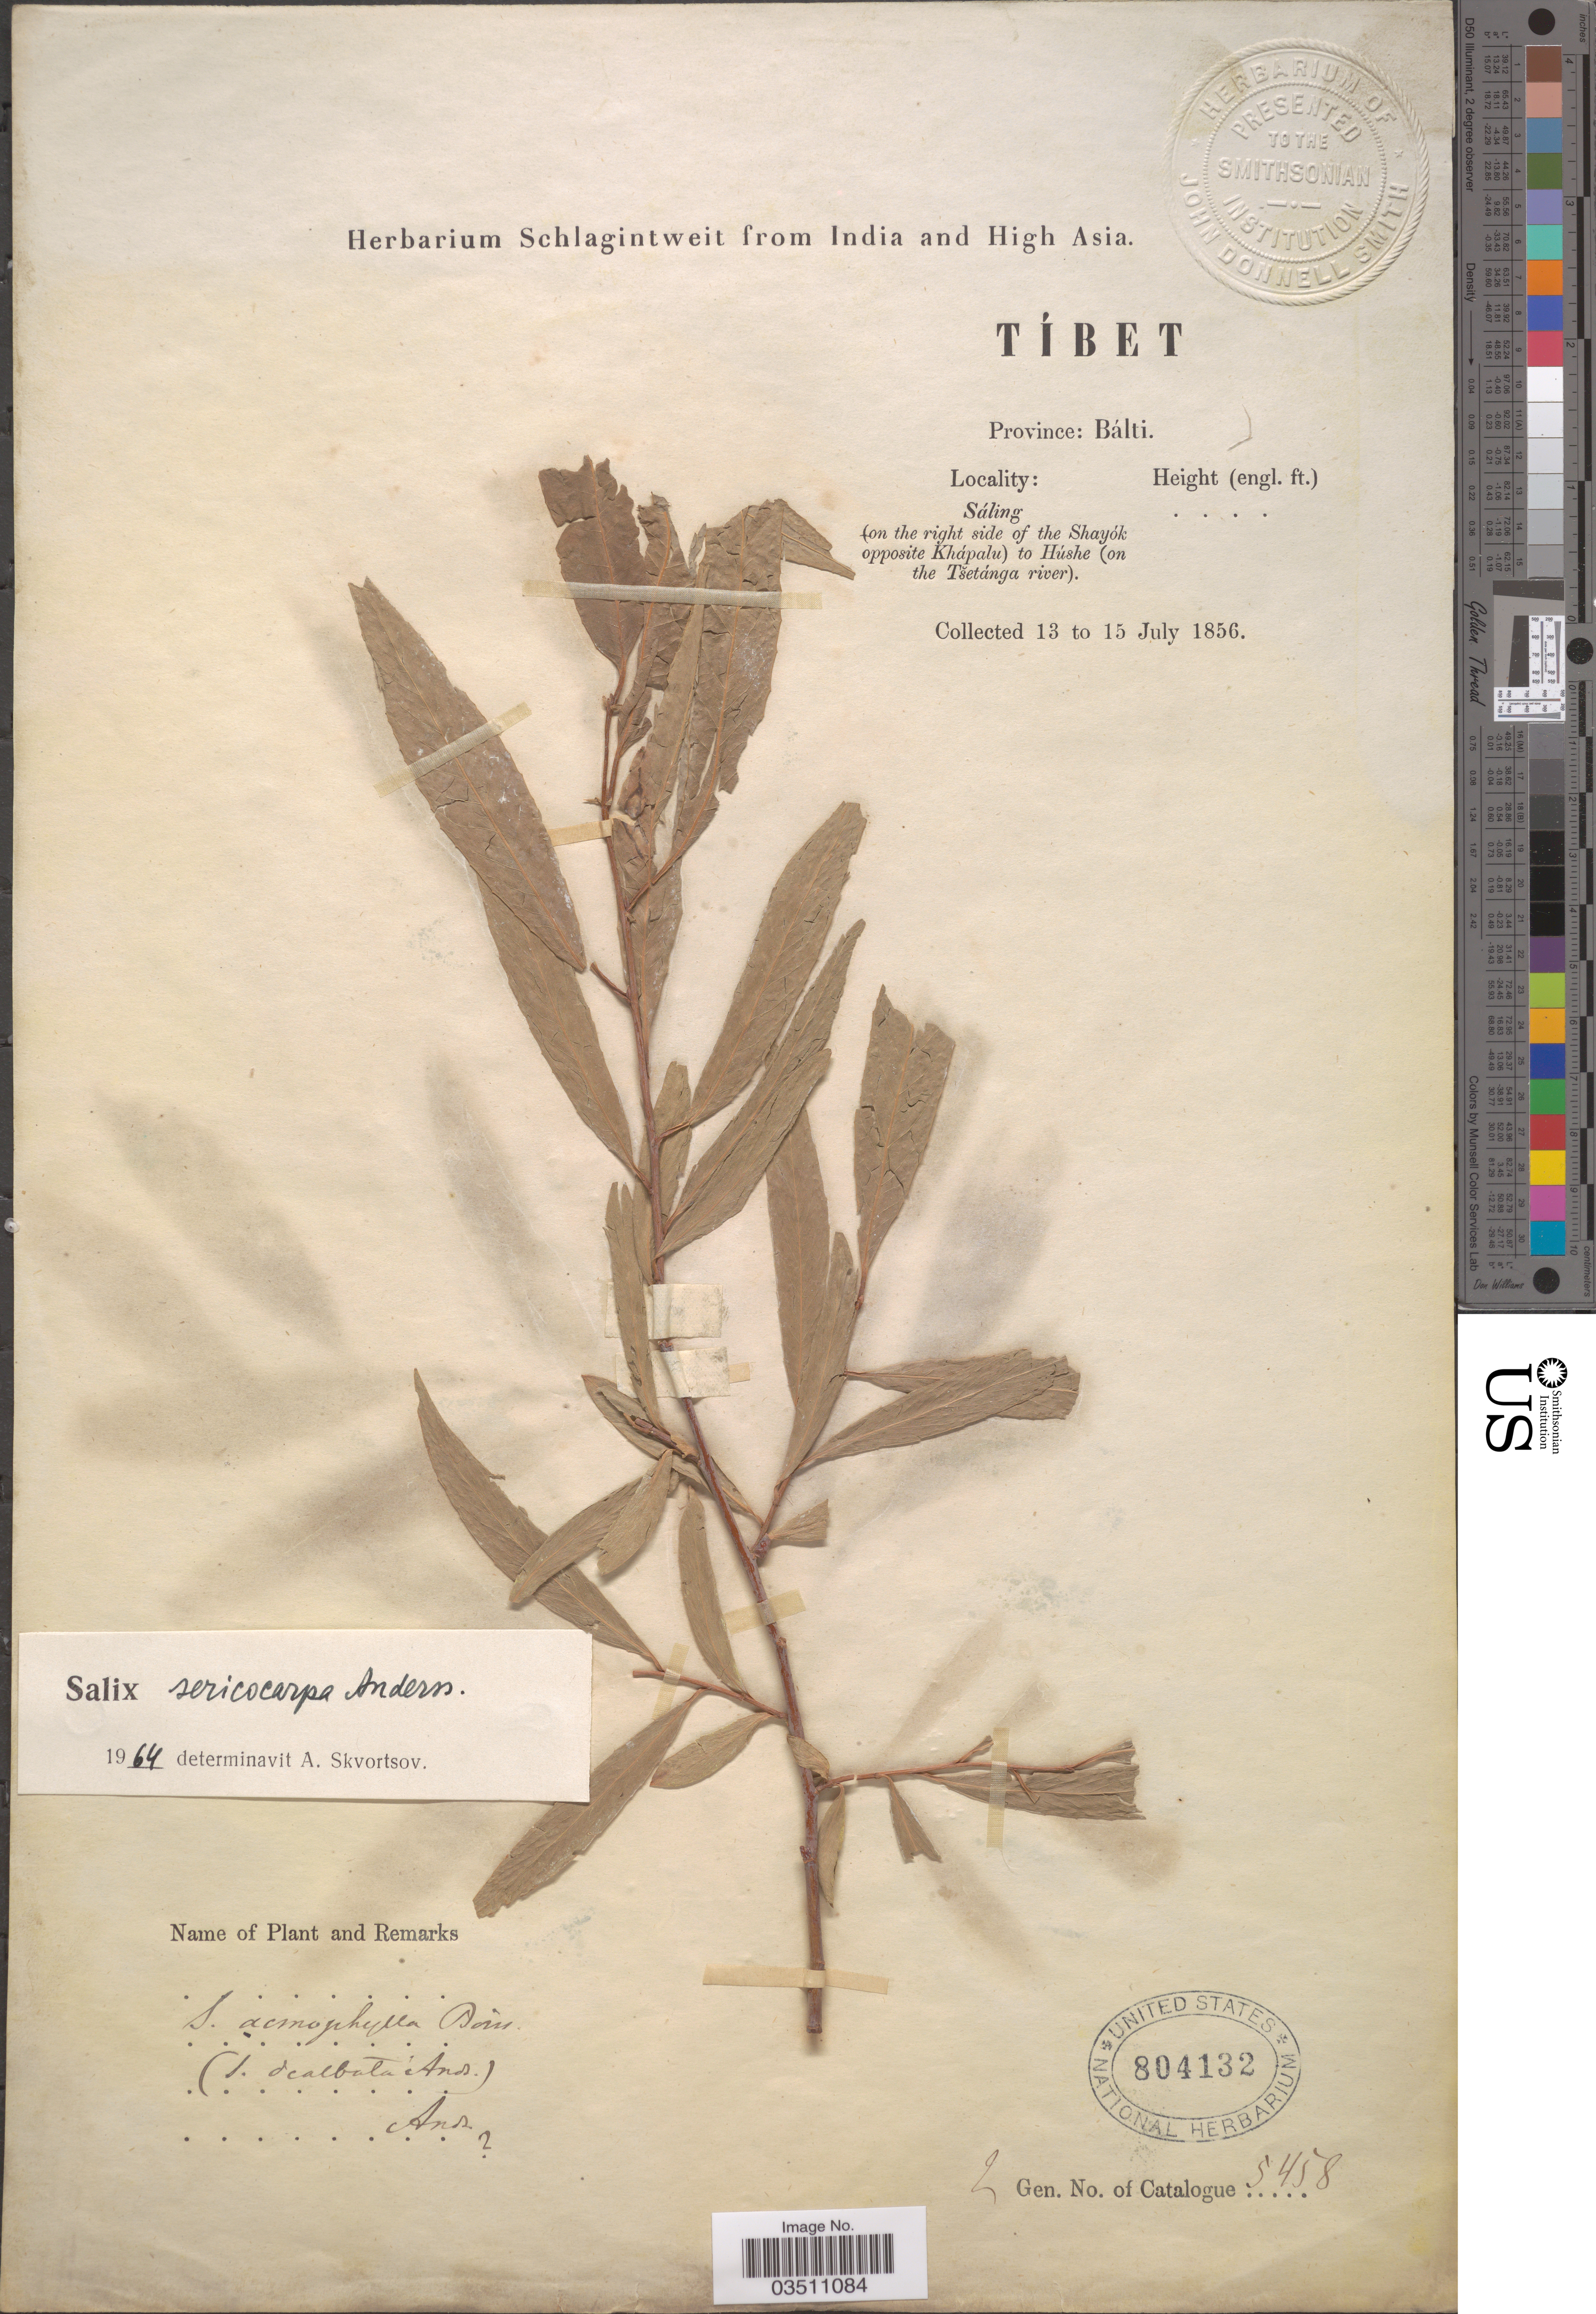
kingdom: Plantae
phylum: Tracheophyta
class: Magnoliopsida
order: Malpighiales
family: Salicaceae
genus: Salix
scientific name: Salix sericocarpa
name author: Andersson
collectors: ex herb. Schlagintweit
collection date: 1856-07-13/1856-07-15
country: China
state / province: Xizang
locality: Tíbet. Province: Bálti. Sáling (on the right side of the Shayók opposite Khápalu) to Húshe (on the Tšetánga river).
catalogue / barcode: US 804132